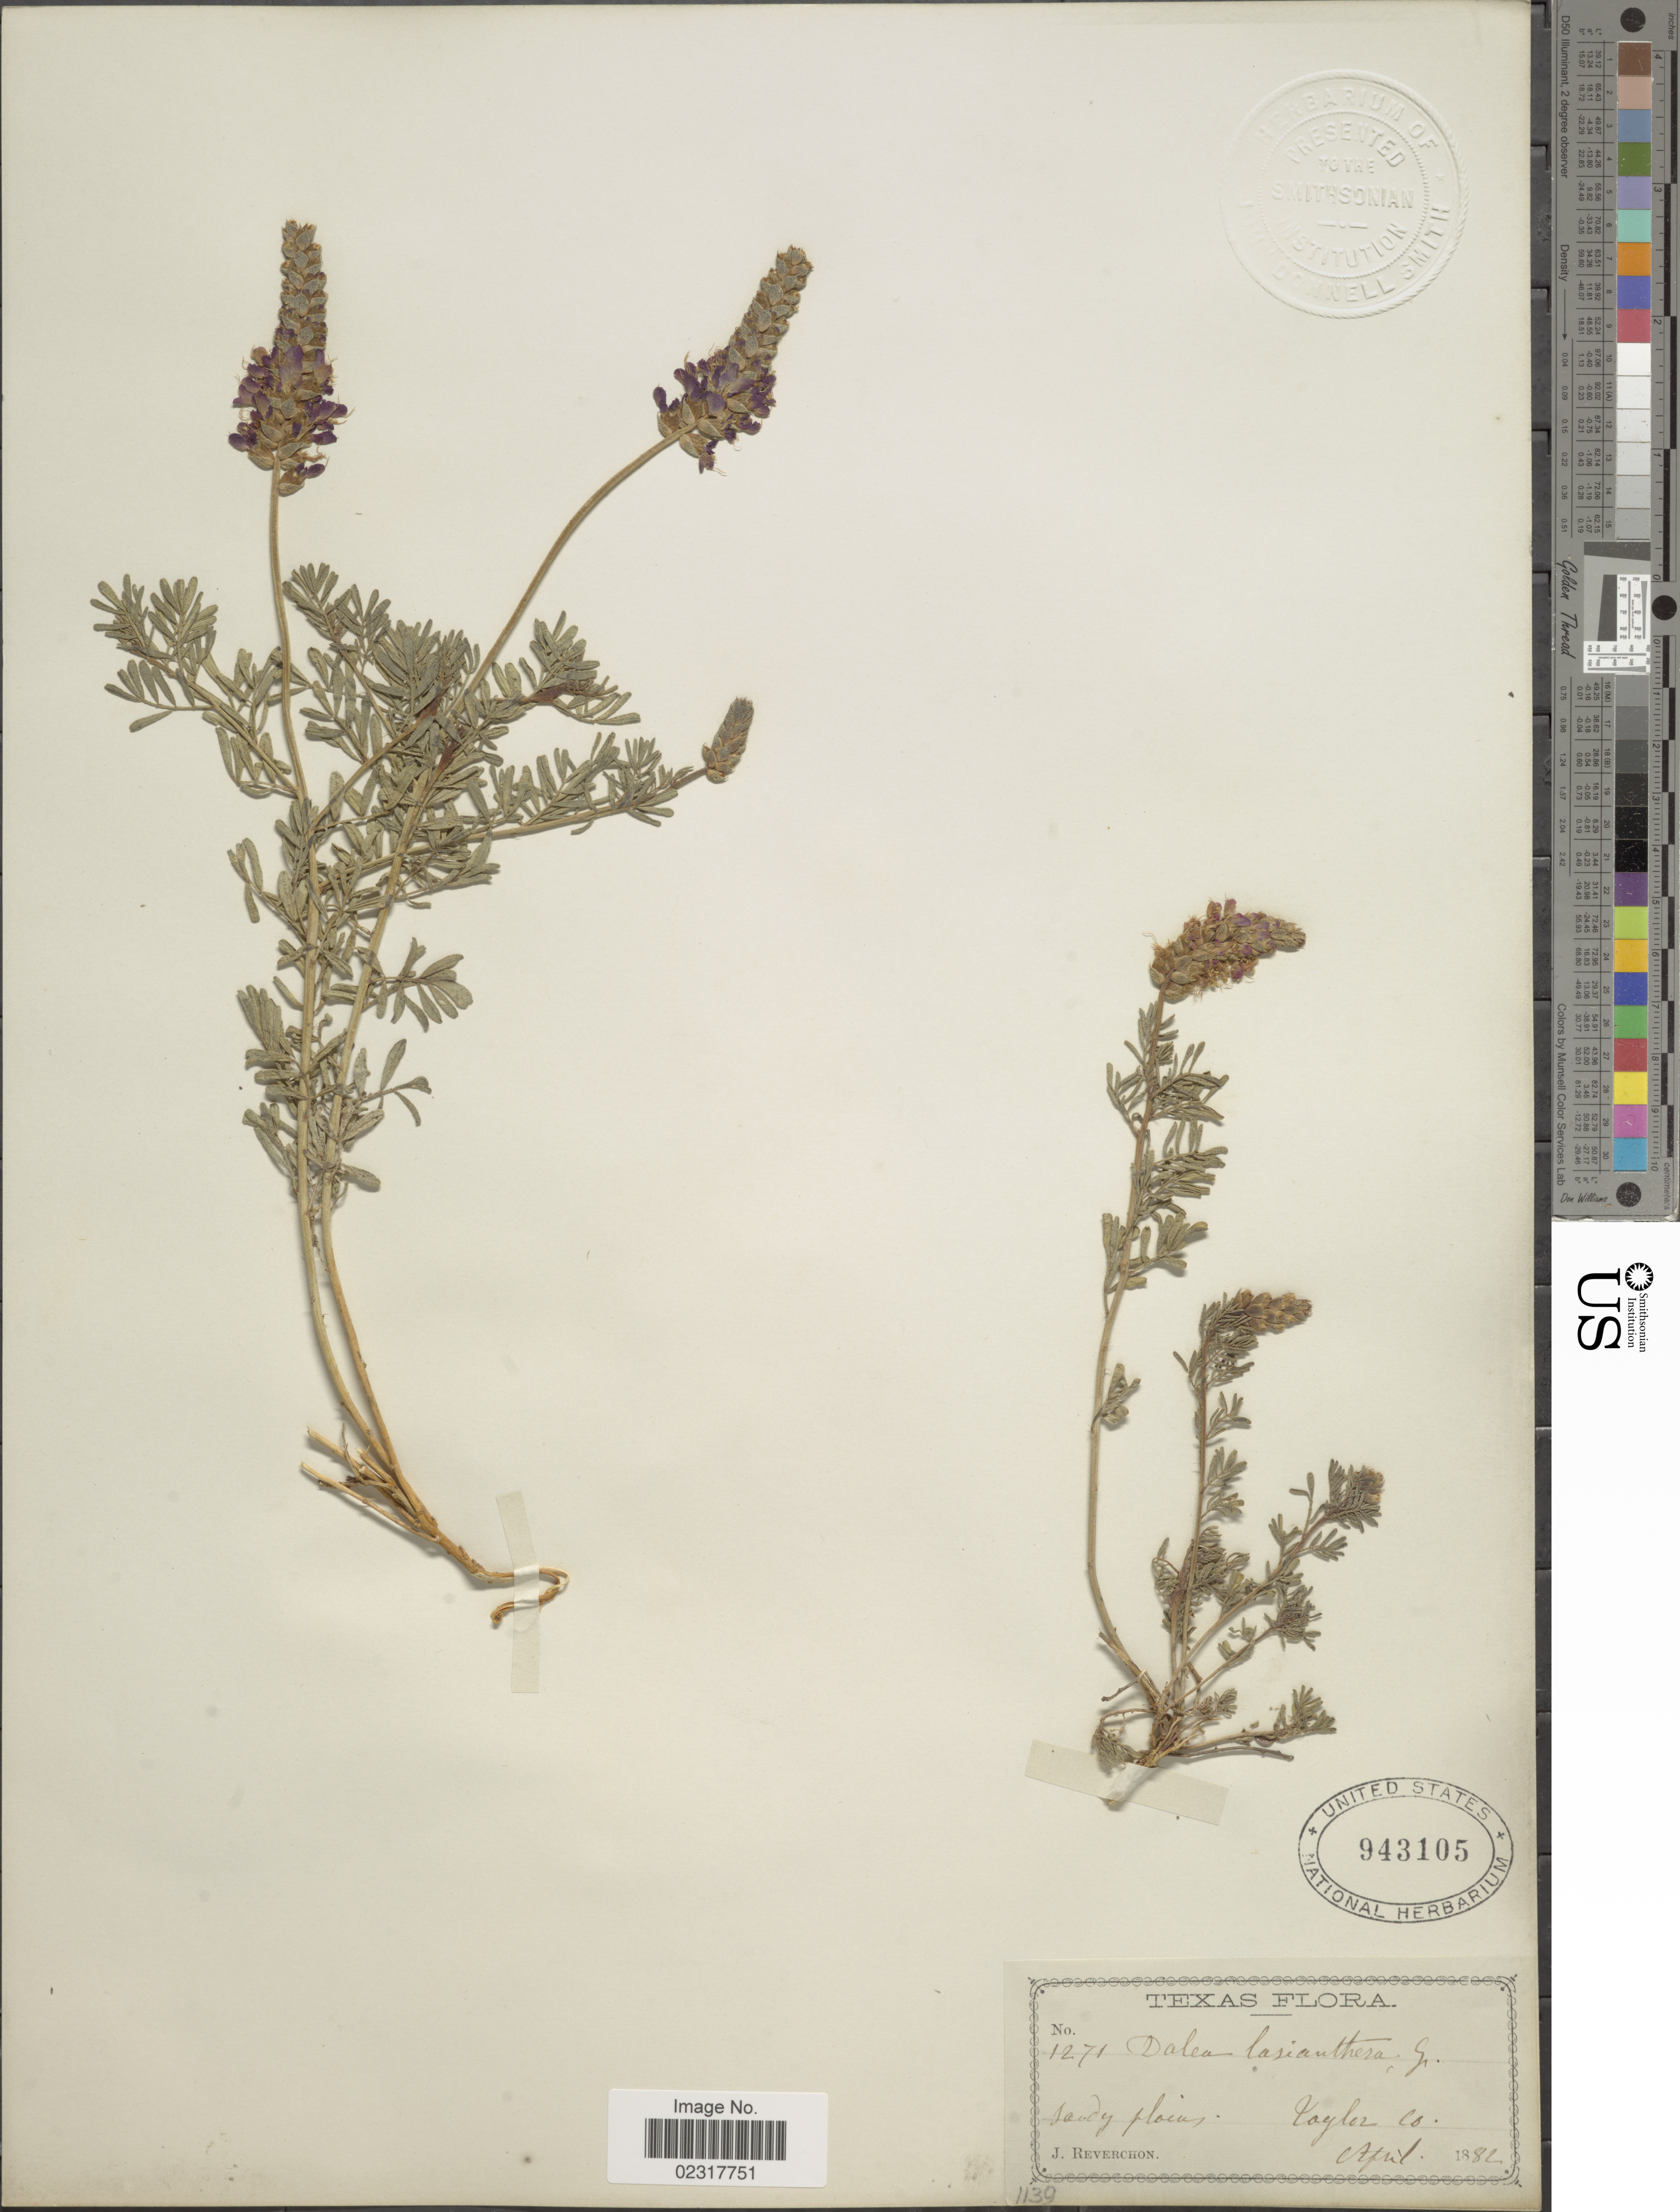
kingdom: Plantae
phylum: Tracheophyta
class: Magnoliopsida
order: Fabales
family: Fabaceae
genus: Dalea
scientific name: Dalea lasiathera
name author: A. Gray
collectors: J. Reverchon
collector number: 1271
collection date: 1882-04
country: United States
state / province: Texas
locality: Taylor Co.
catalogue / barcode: US 943105